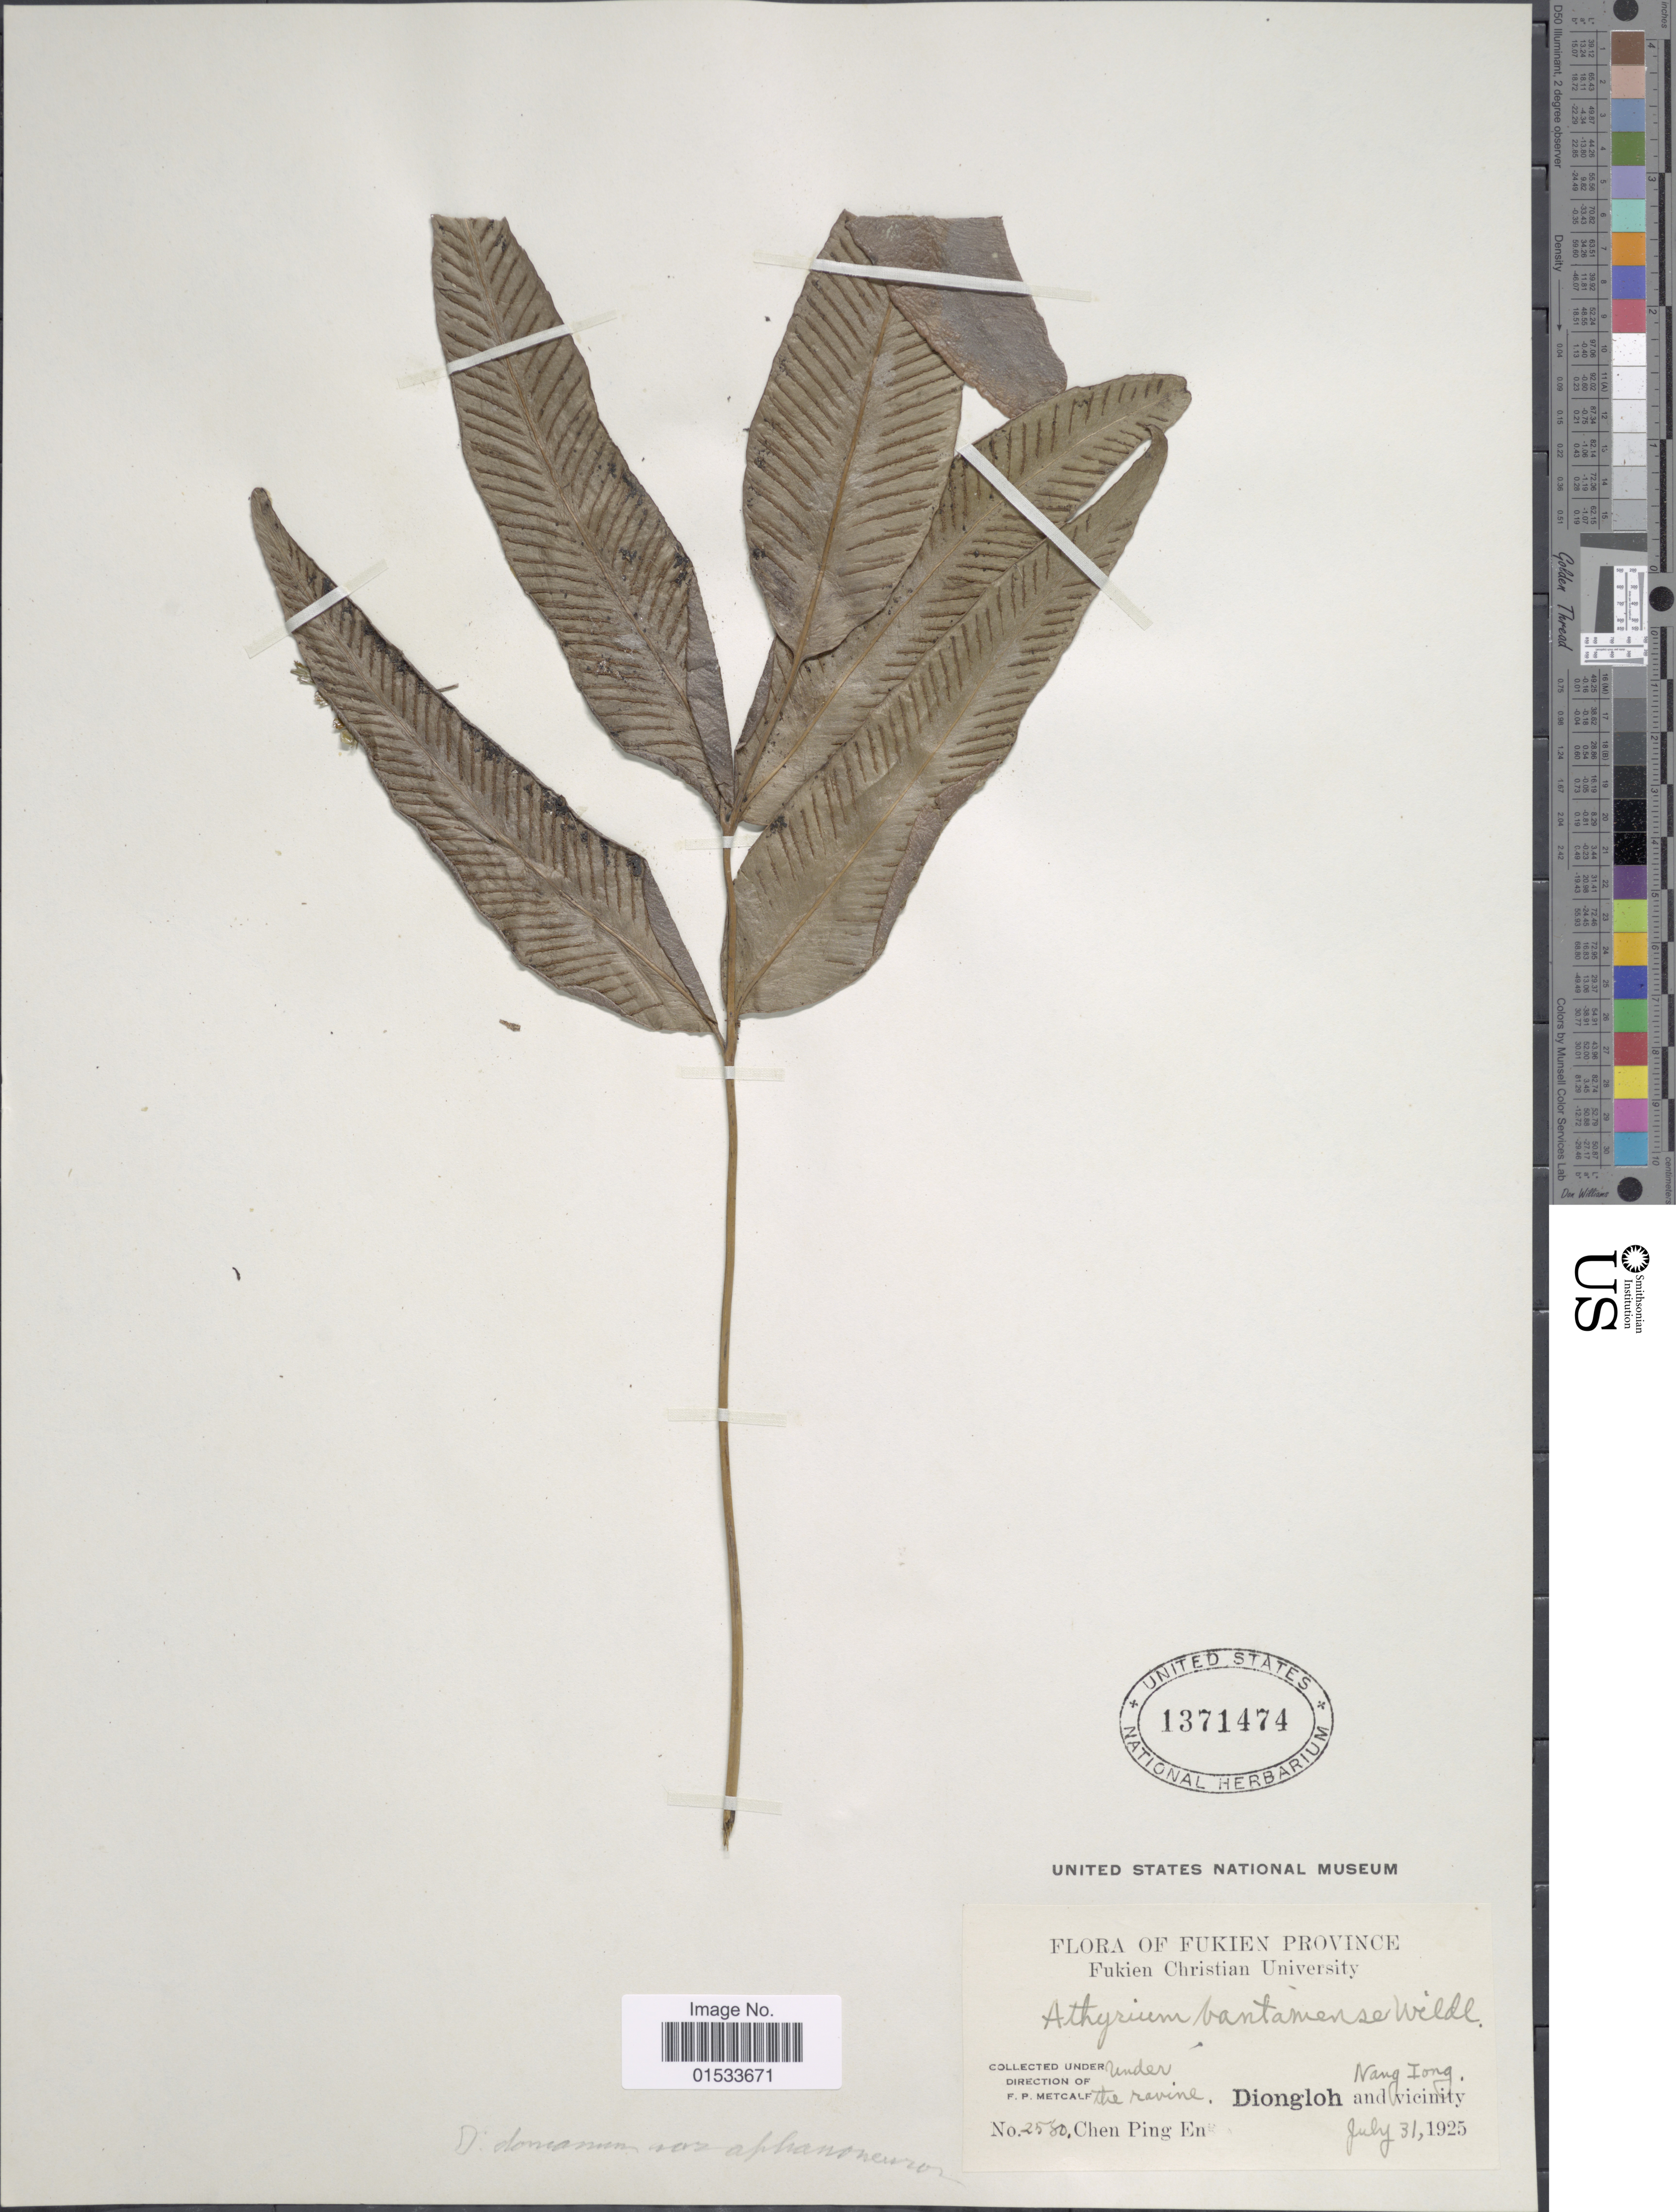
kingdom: Plantae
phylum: Tracheophyta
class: Polypodiopsida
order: Polypodiales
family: Athyriaceae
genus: Diplazium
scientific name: Diplazium donianum var. aphanoneuron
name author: (Ohwi) Tagawa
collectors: F. Metcalf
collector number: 2580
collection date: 1925-07-31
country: China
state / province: Fujian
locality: Fukien, Dionloh, Nang Iong, and vicinity, Chen Peng En [interpreted]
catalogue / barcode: US 1371474